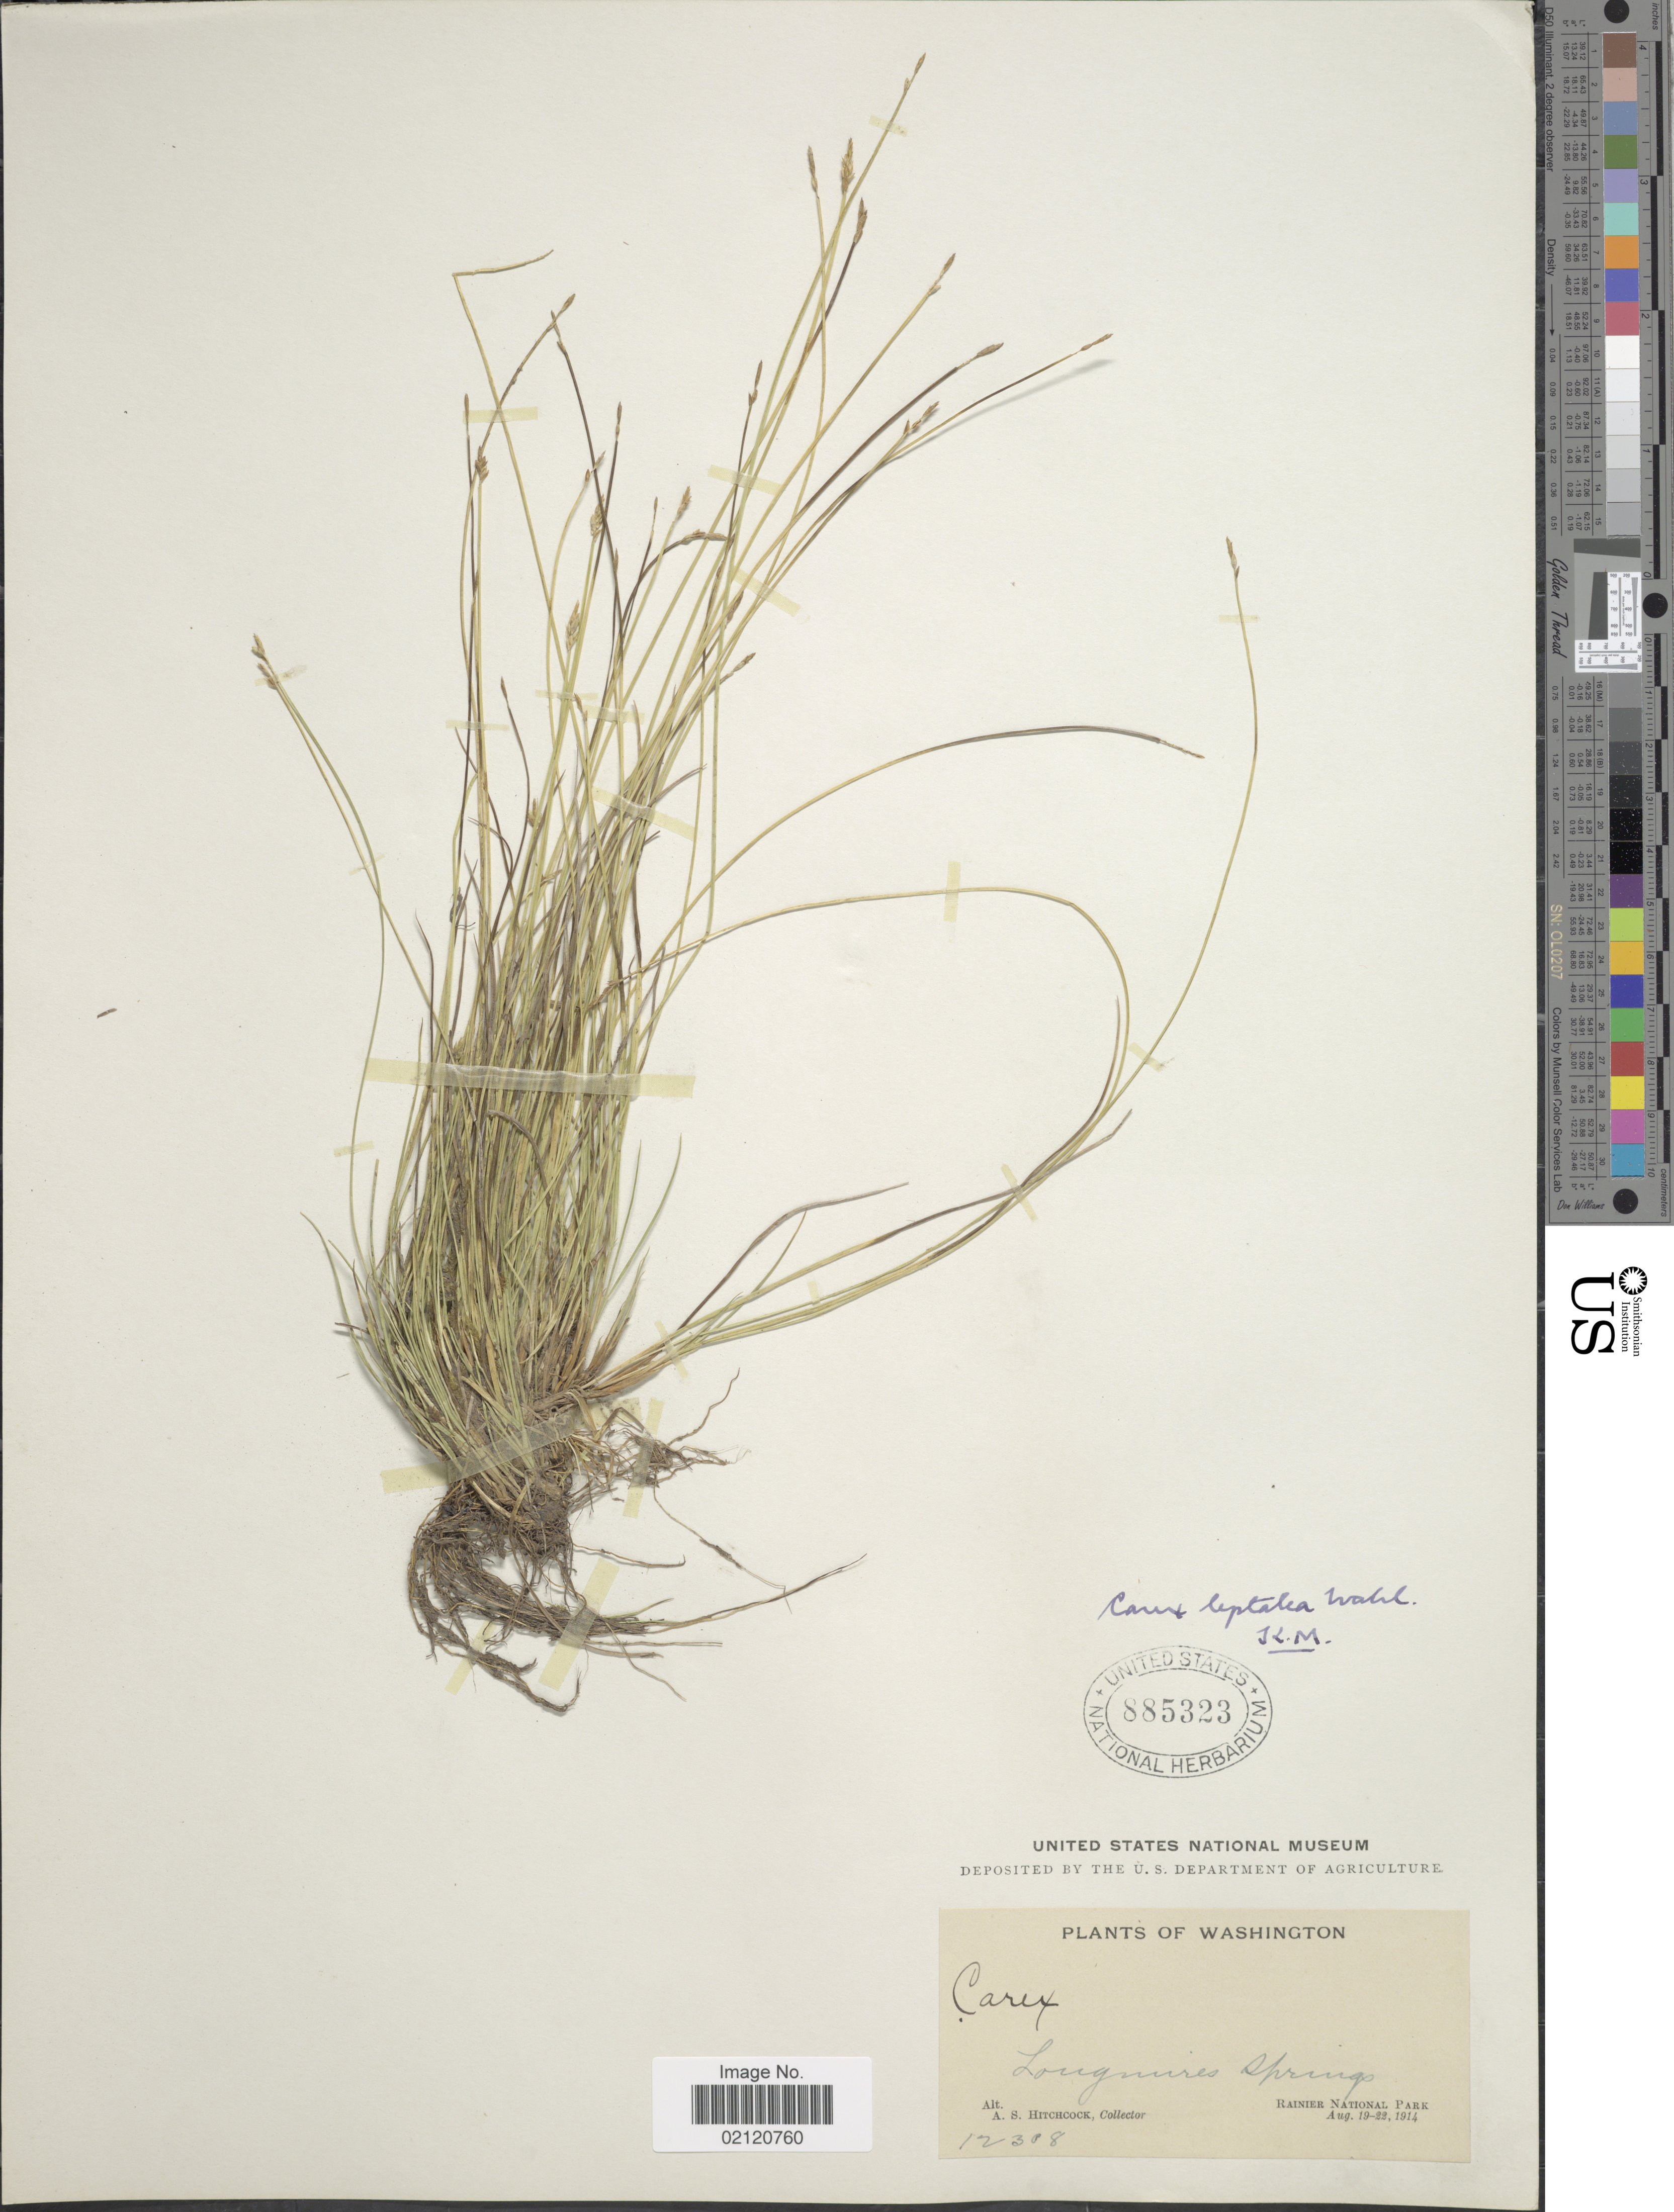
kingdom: Plantae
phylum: Tracheophyta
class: Liliopsida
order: Poales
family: Cyperaceae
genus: Carex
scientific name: Carex leptalea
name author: Wahlenb.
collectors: A. S. Hitchcock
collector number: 12308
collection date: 1914-08-19/1914-08-22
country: United States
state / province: Washington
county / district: Pierce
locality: Longuires Springs, Rainier National Park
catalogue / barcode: US 885323